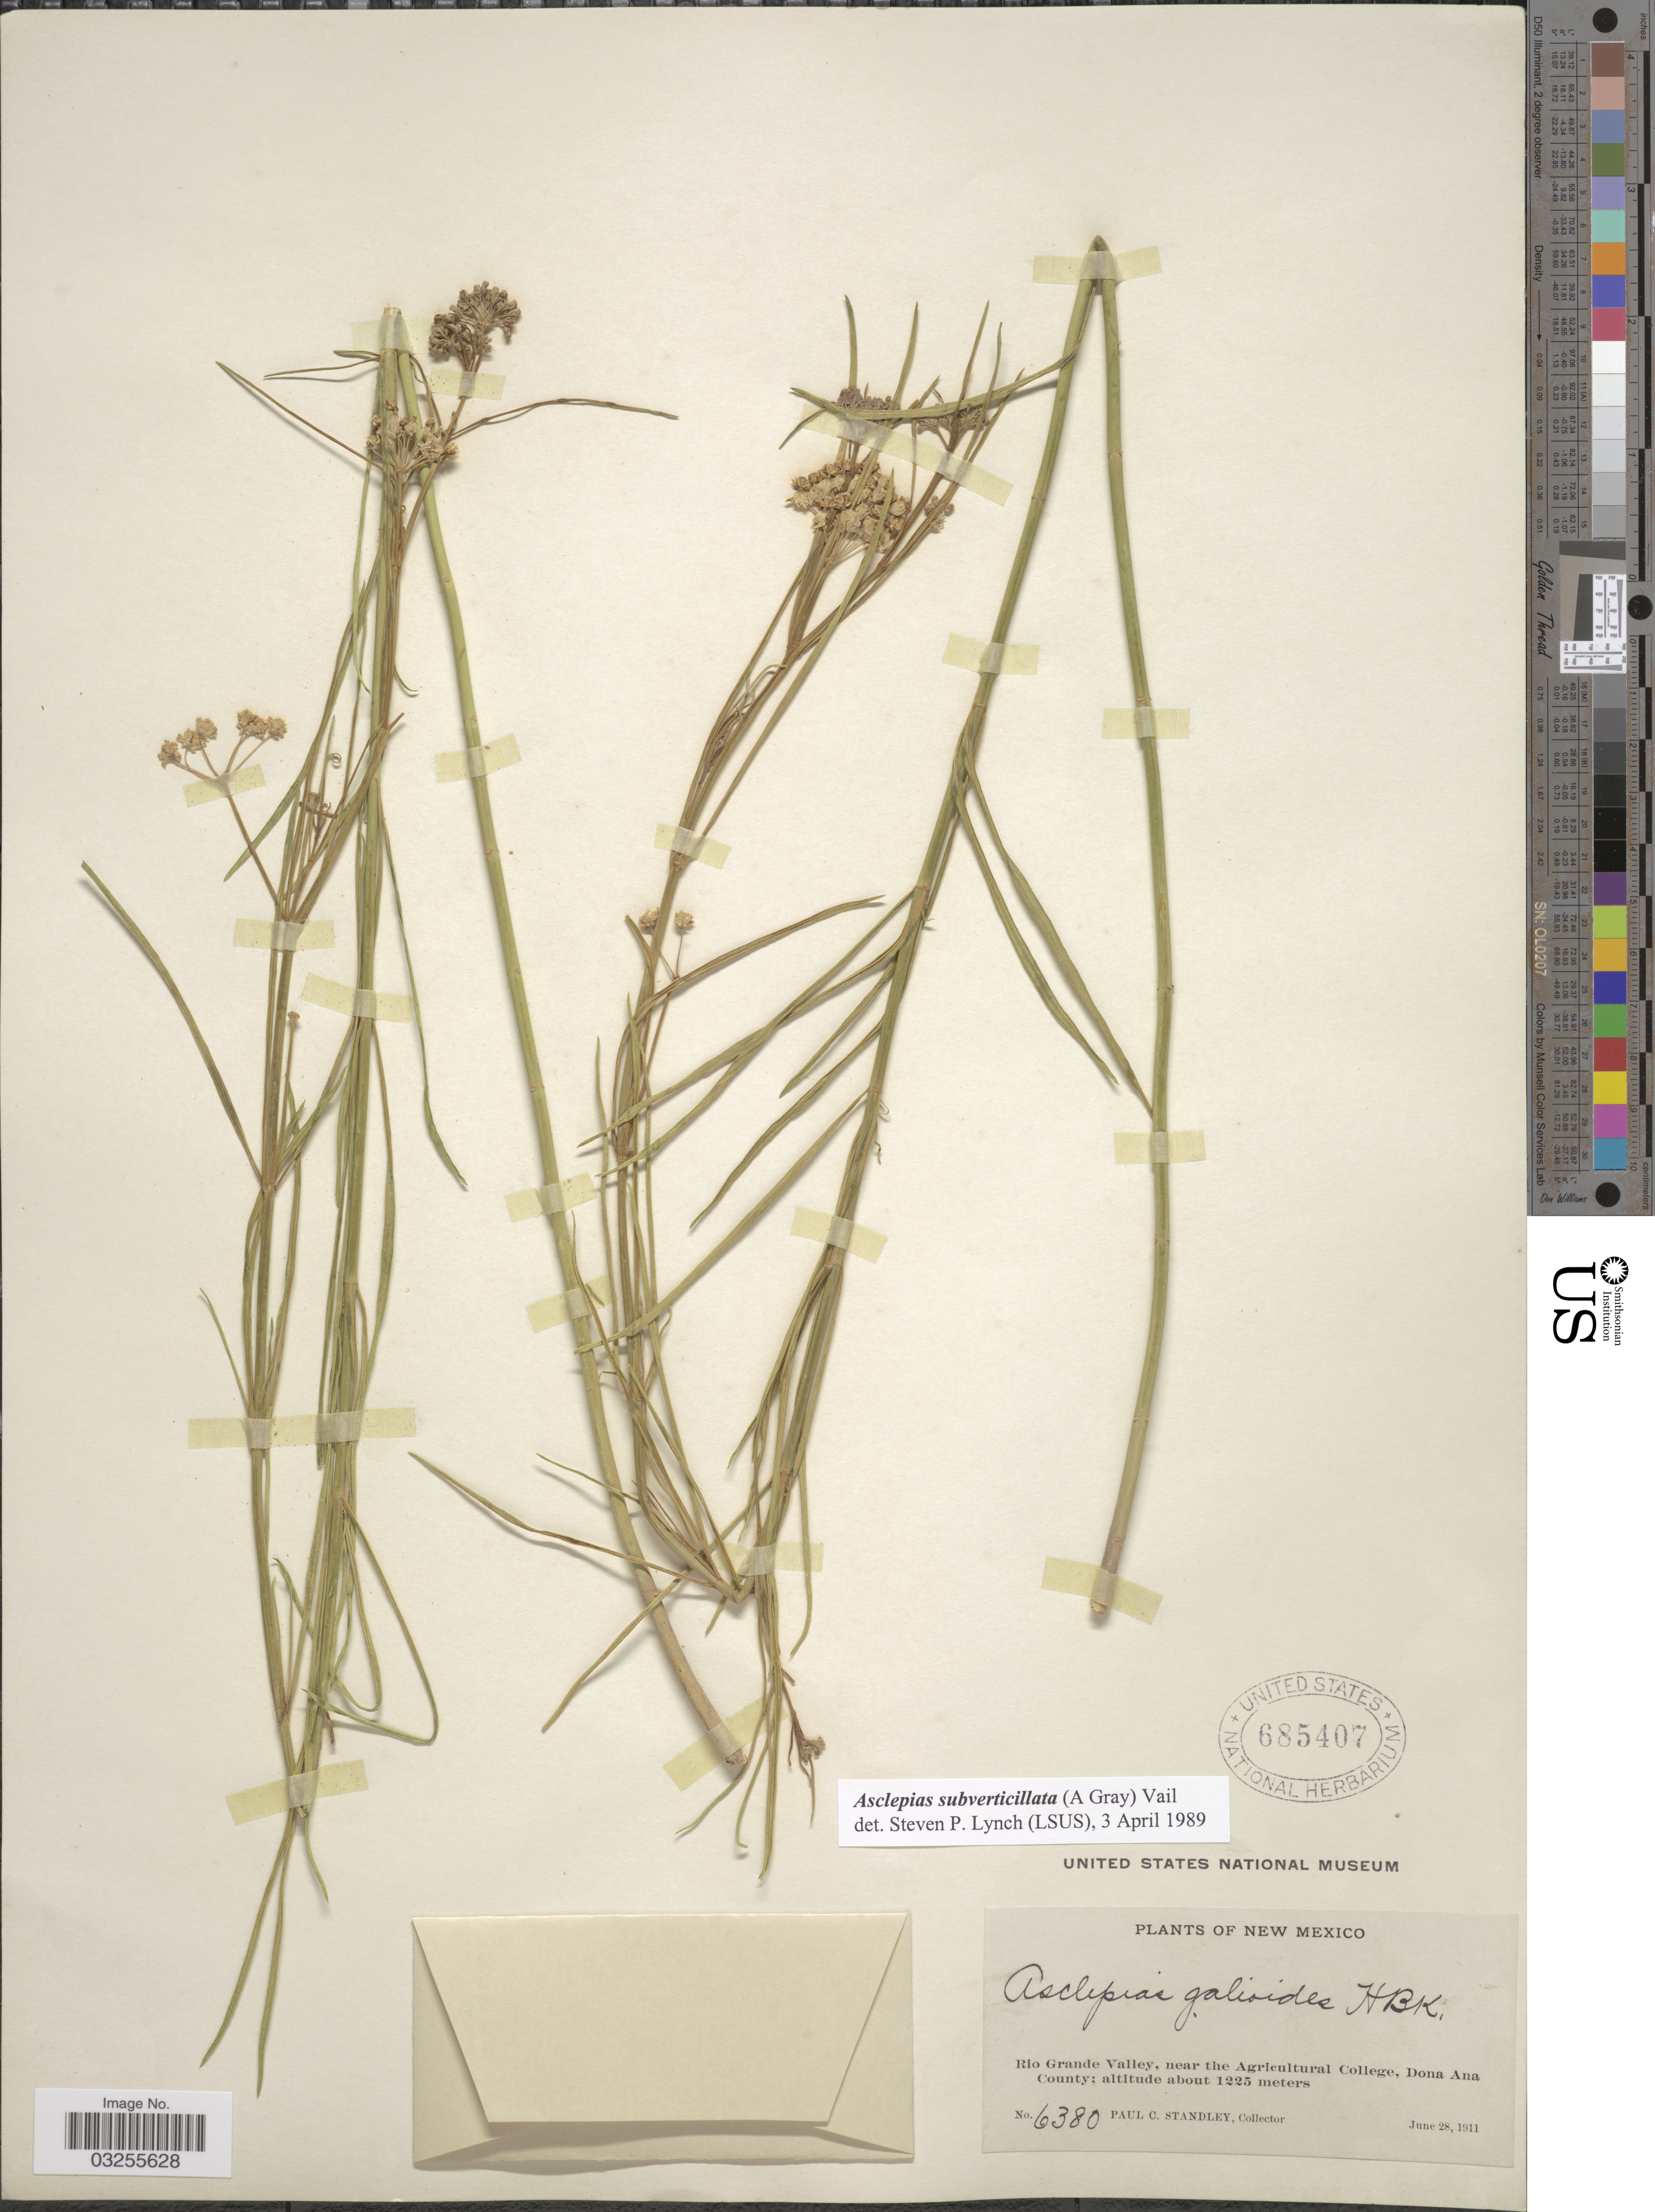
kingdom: Plantae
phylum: Tracheophyta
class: Magnoliopsida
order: Gentianales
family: Apocynaceae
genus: Asclepias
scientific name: Asclepias subverticillata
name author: (A. Gray) Vail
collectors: P. C. Standley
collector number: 6380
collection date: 1911-06-28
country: United States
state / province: New Mexico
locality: Rio Grande Valley, near the Agricultural College, Dona Ana County.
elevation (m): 1225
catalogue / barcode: US 685407